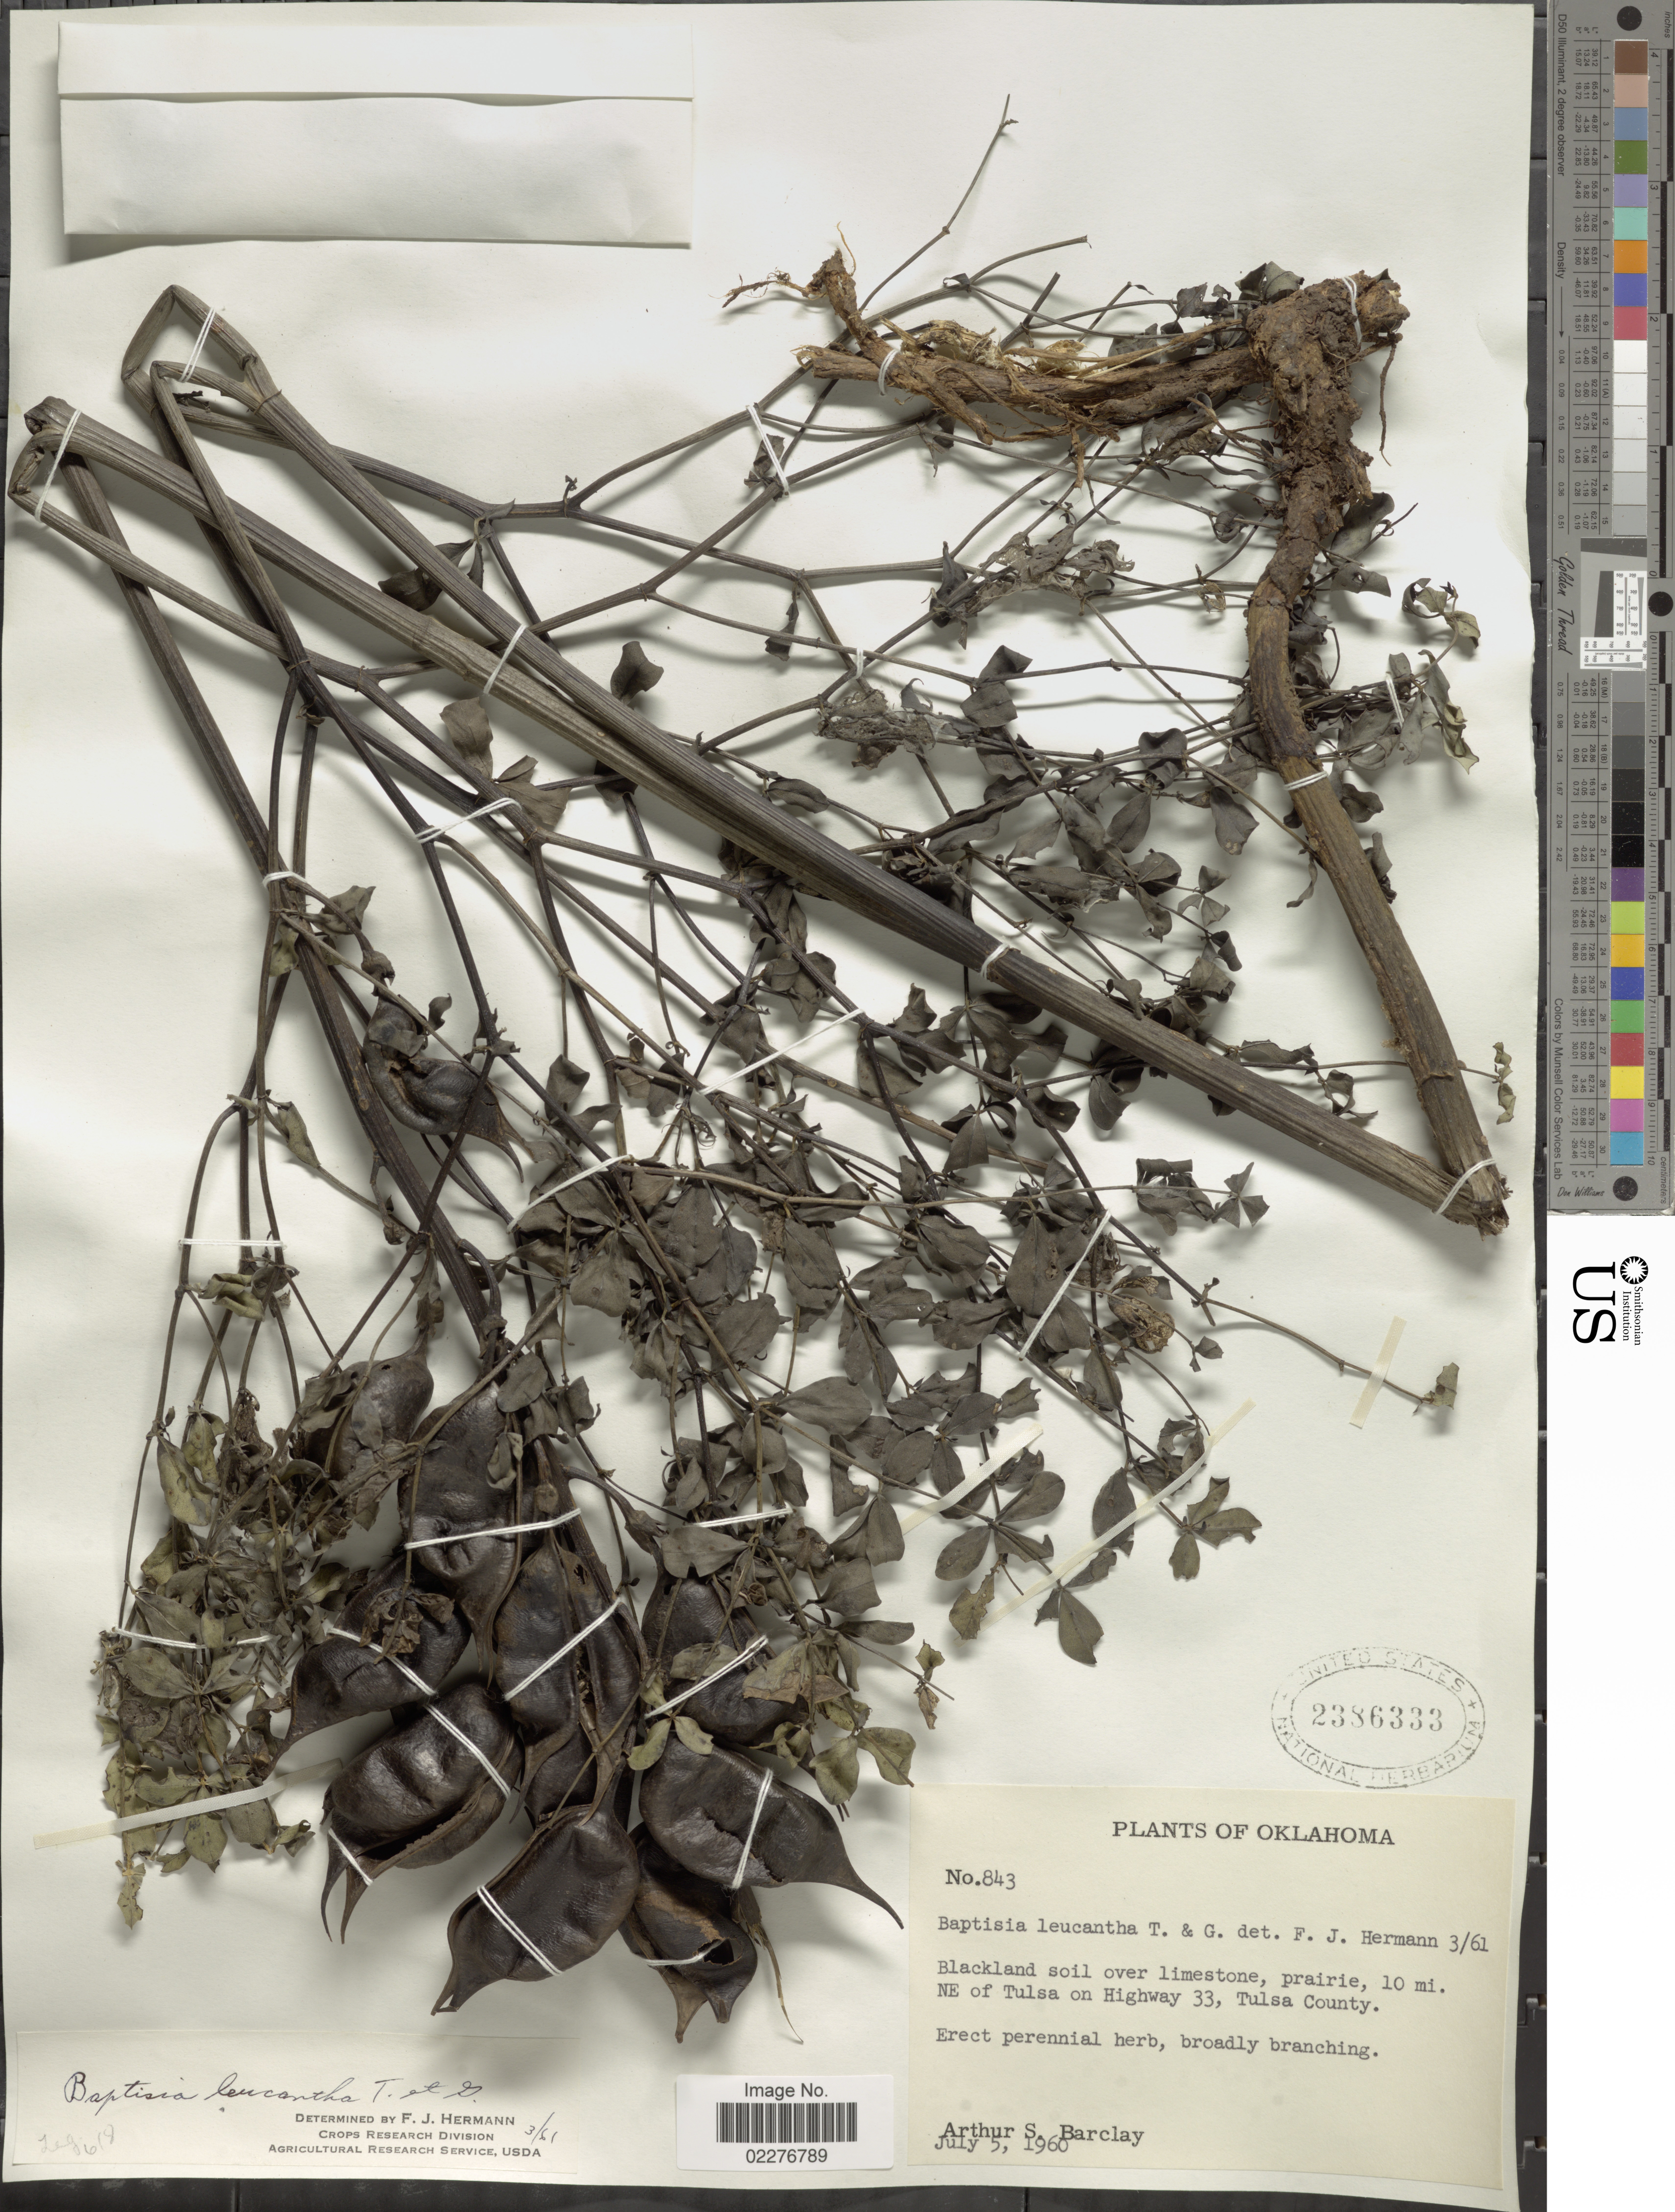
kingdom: Plantae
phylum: Tracheophyta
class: Magnoliopsida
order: Fabales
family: Fabaceae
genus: Baptisia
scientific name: Baptisia leucantha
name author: Torr. & A. Gray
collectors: A. S. Barclay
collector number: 843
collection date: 1960-07-05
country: United States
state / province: Oklahoma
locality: Blackland soil over limestone, prairie, 10 mi NE of Tulsa on Highway 33, Tulsa County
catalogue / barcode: US 2386333